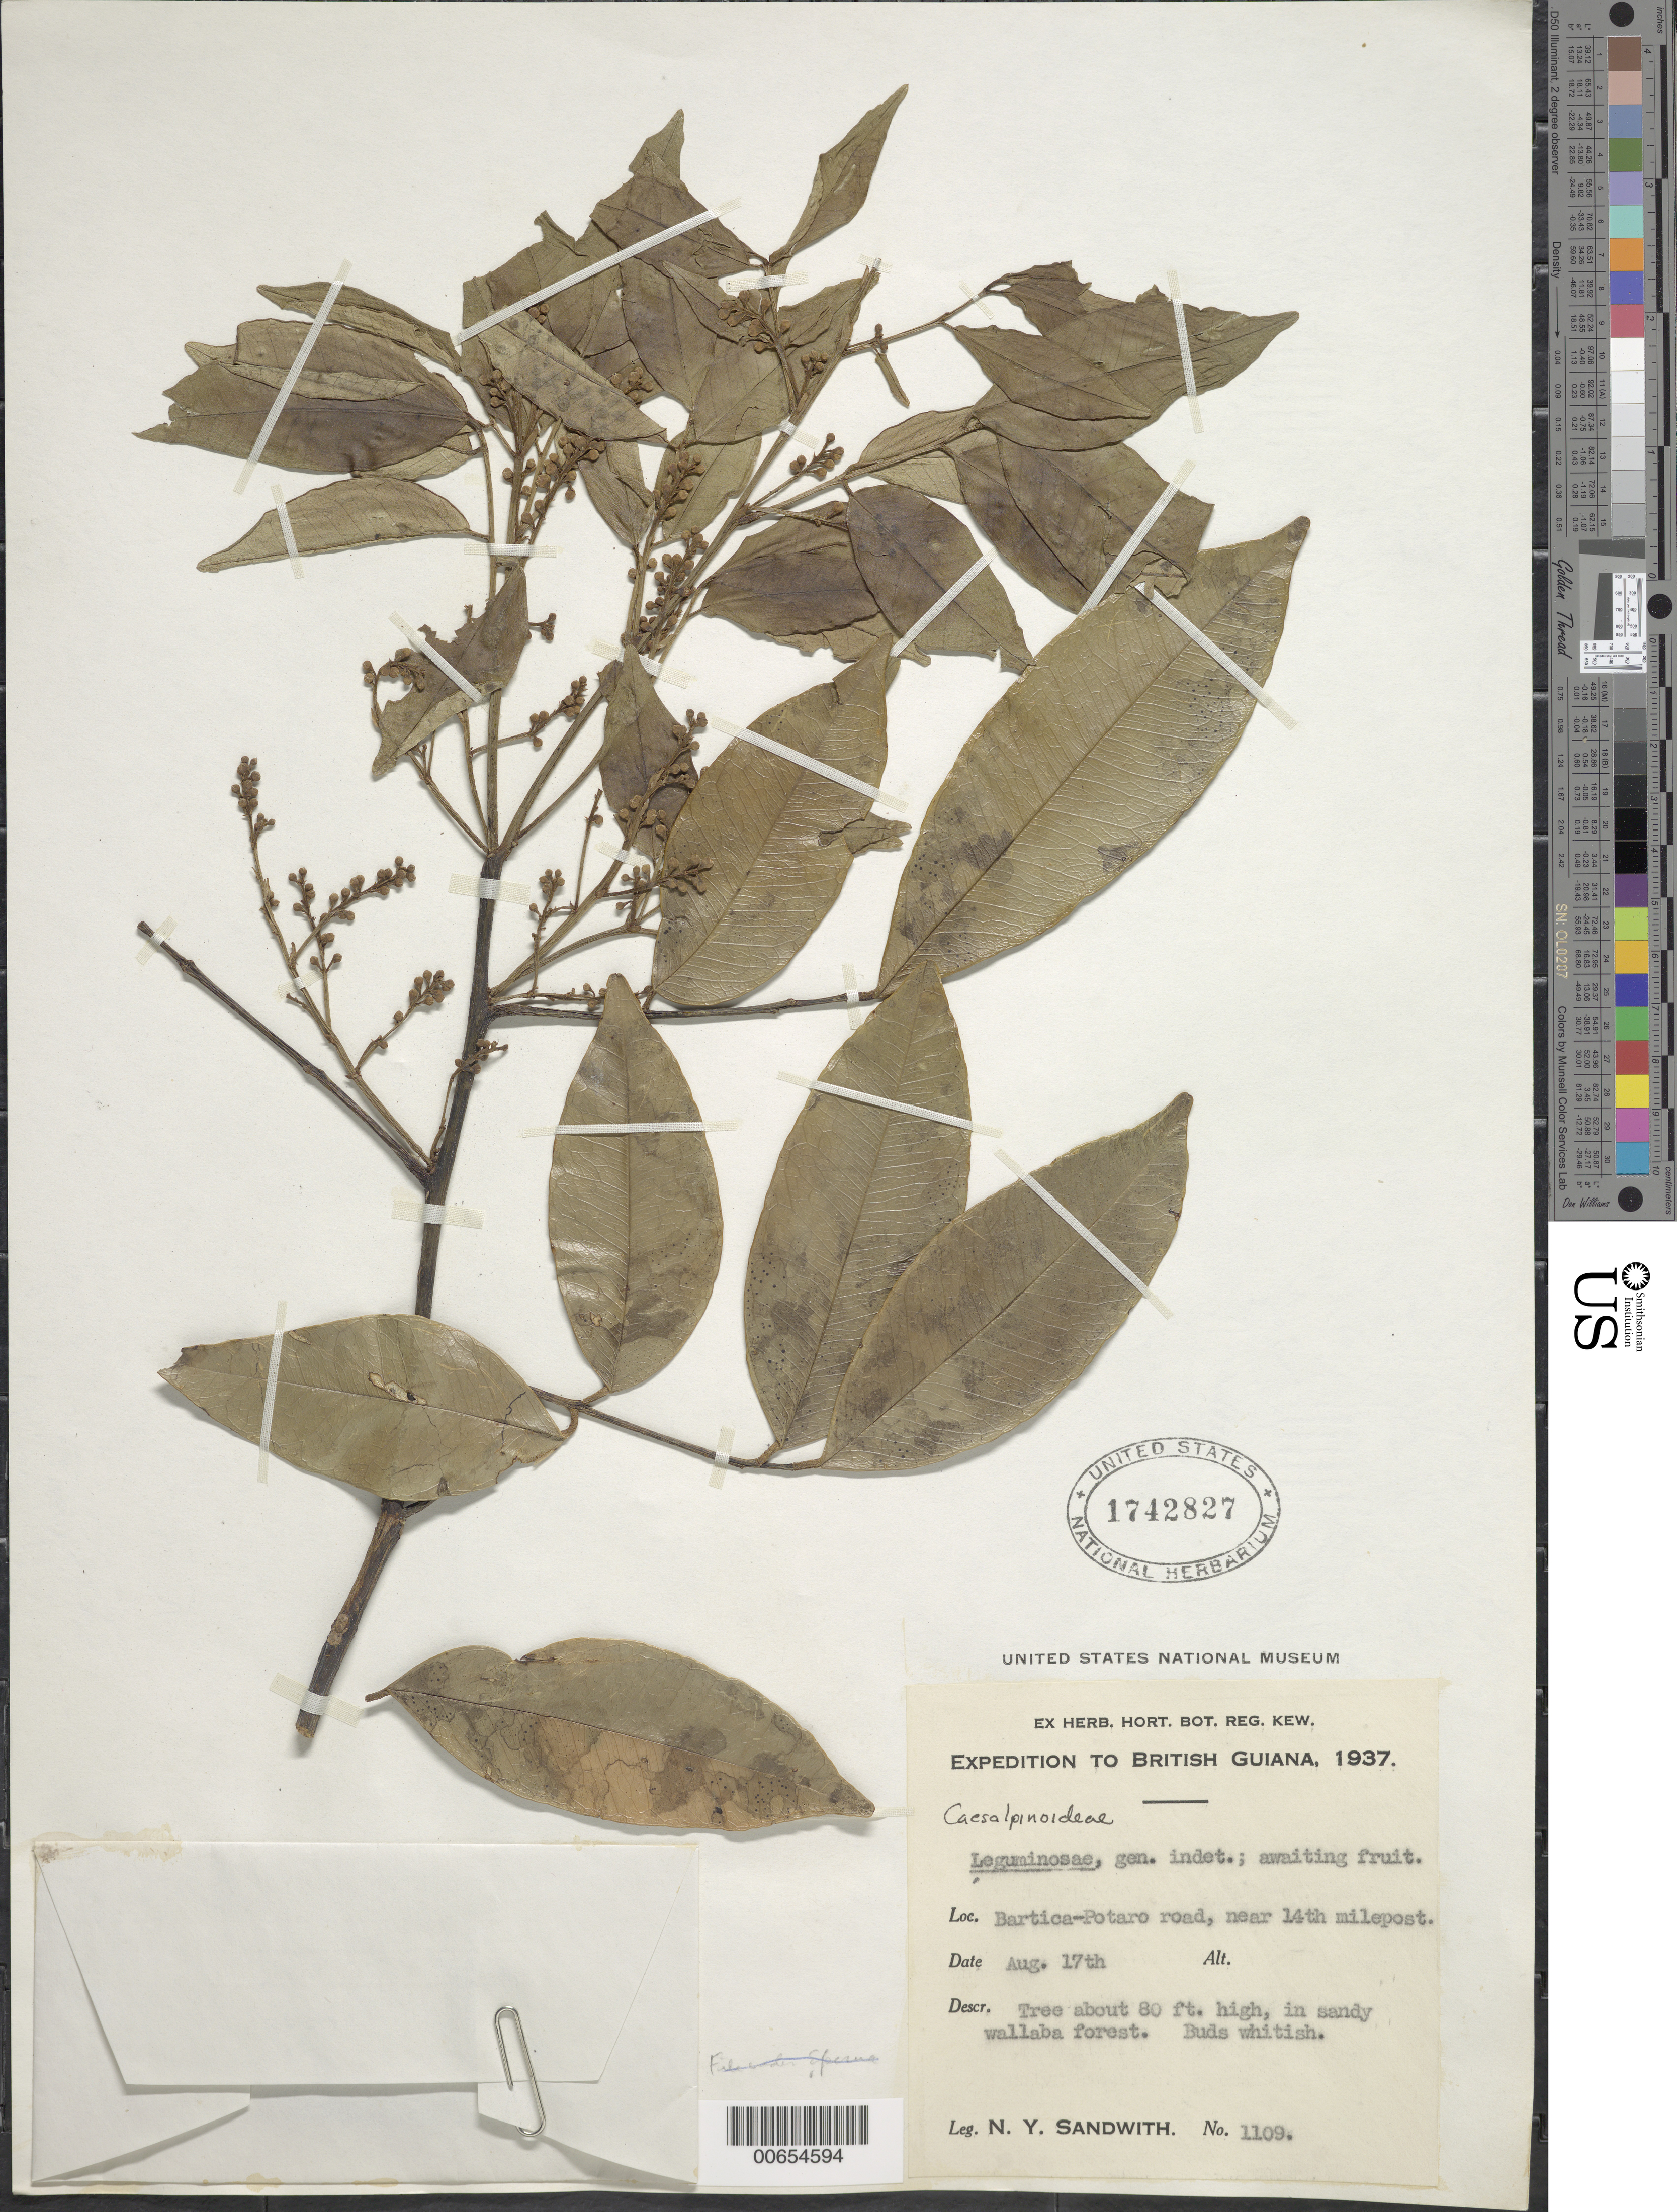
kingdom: Plantae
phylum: Tracheophyta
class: Magnoliopsida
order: Fabales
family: Fabaceae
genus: Copaifera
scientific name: Copaifera guyanensis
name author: Desf.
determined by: Mansano, V. F.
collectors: N. Y. Sandwith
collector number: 1109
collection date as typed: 17-Aug-37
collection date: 1937-08-17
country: Guyana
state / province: Cuyuni-Mazaruni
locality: Bartica-Potaro Road, near 14 mile post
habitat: Sandy wallaba forest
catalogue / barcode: US 1742827